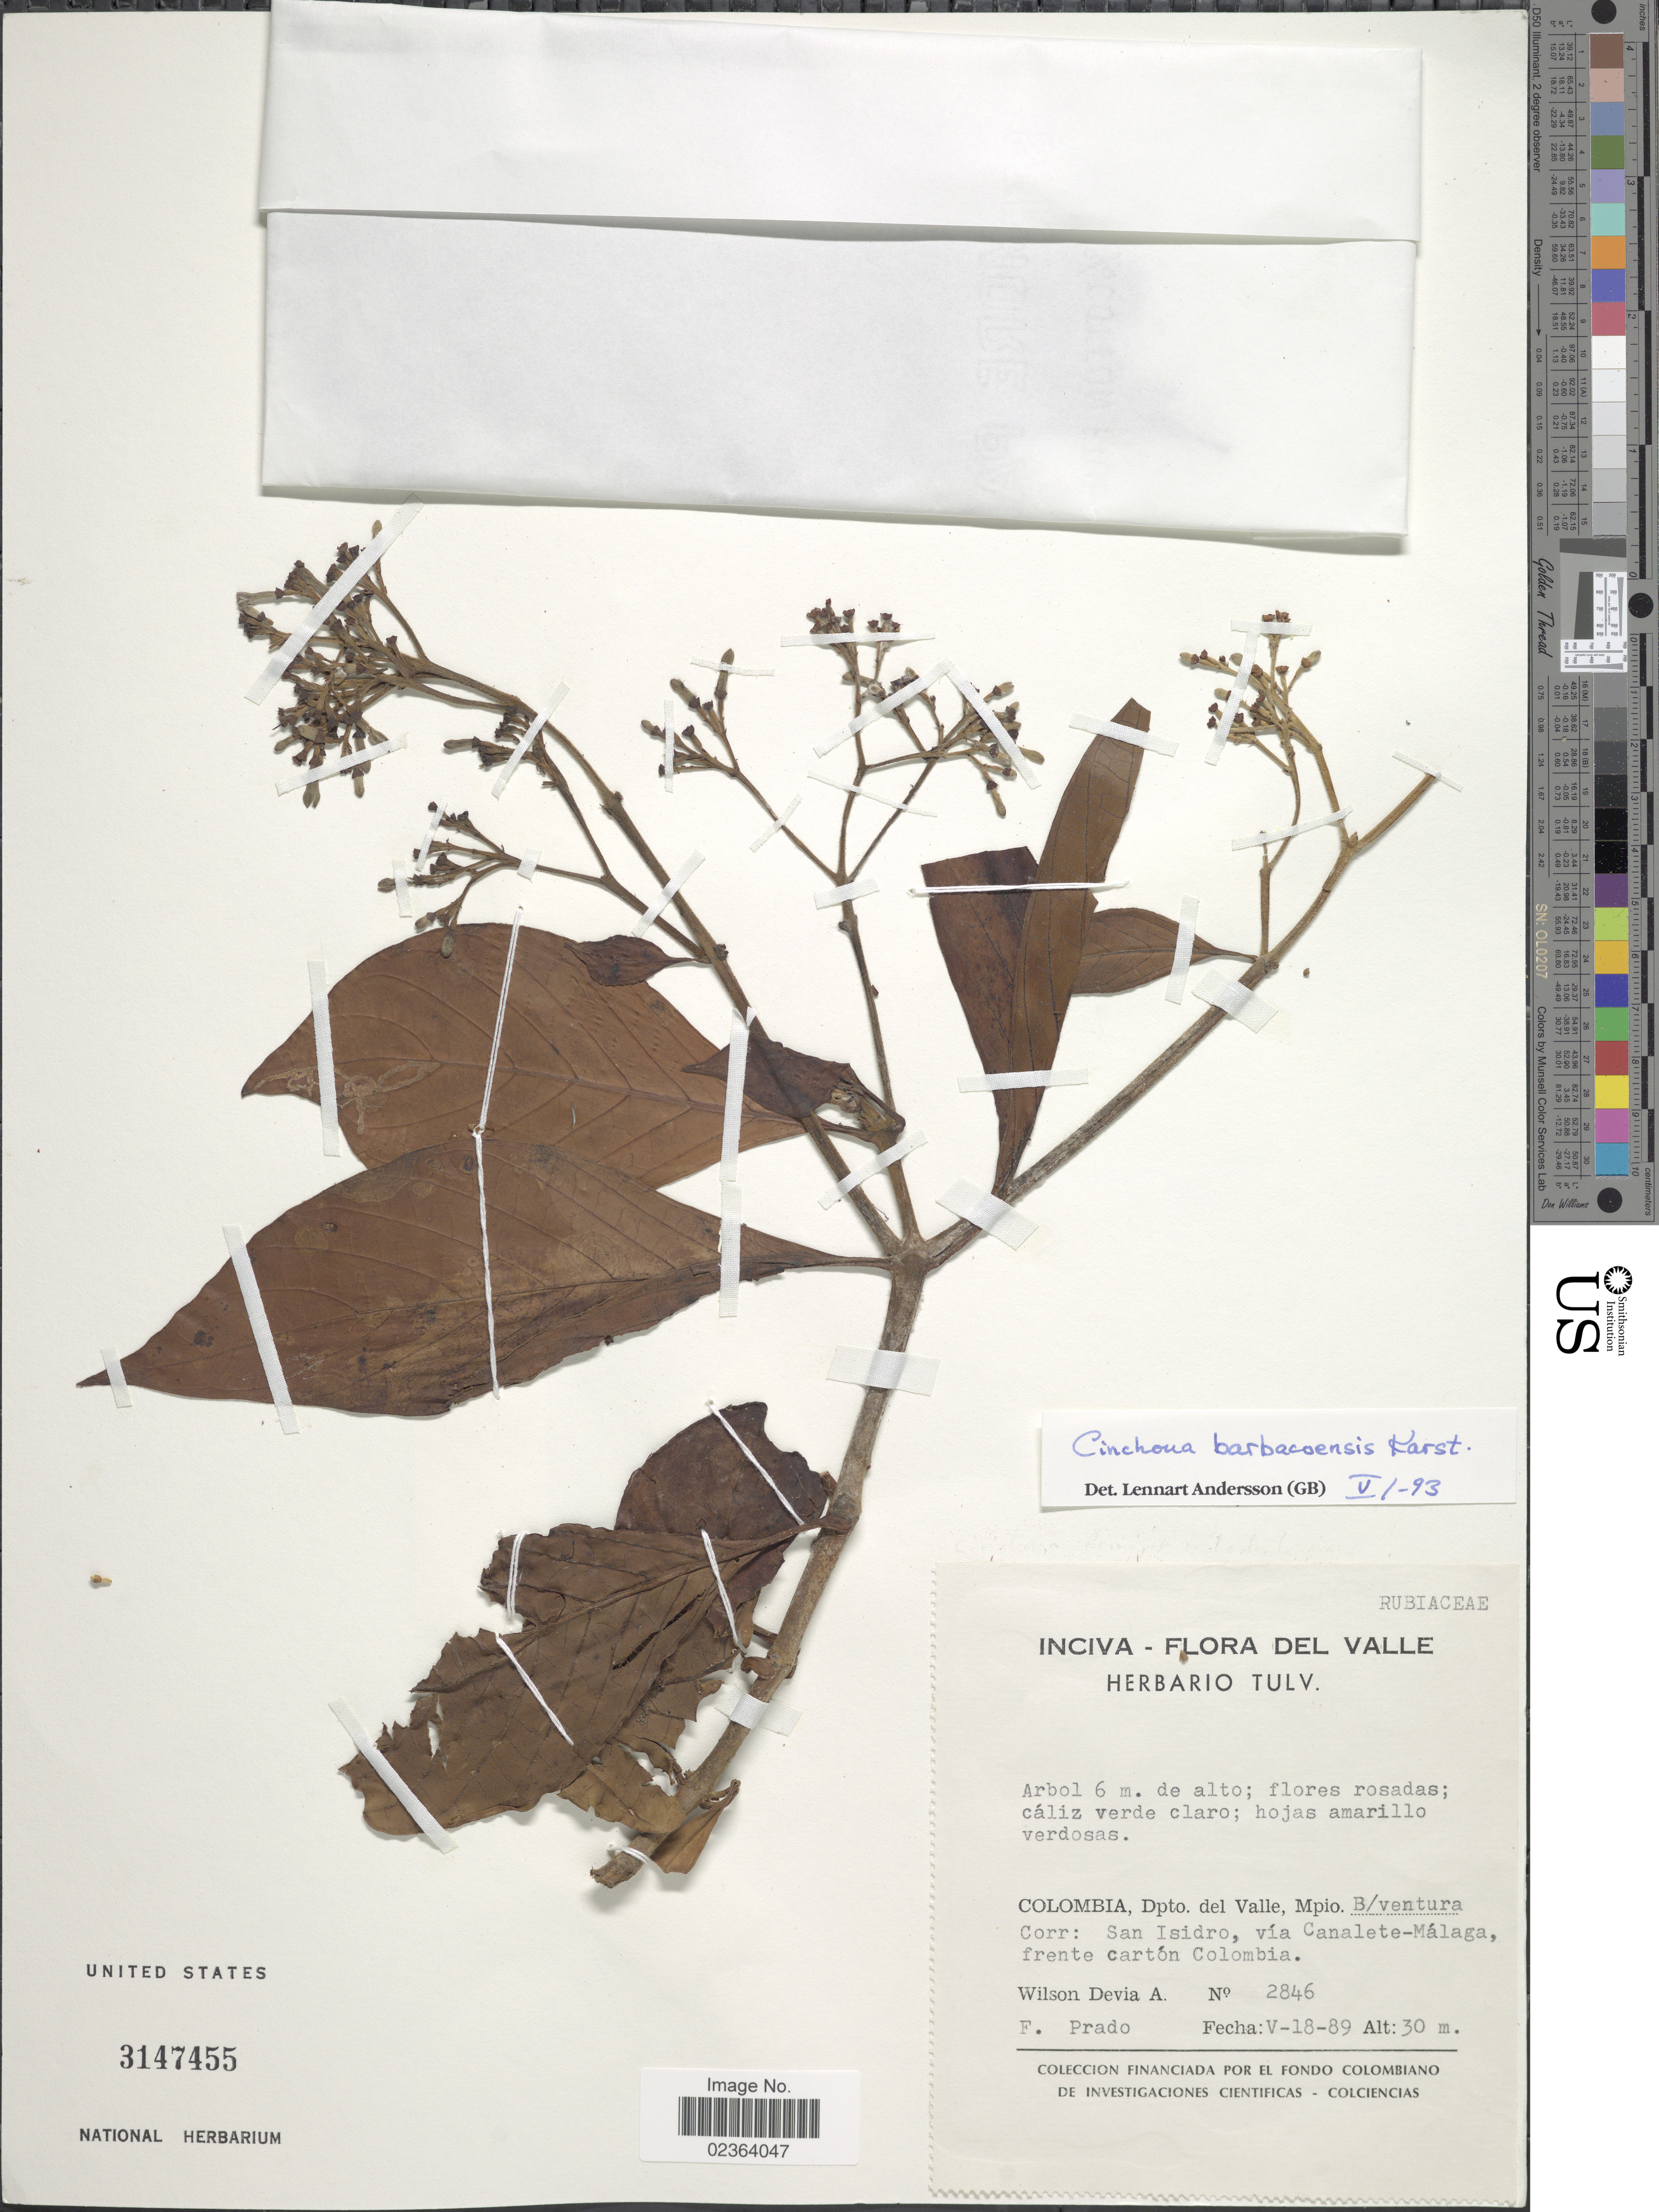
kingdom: Plantae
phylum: Tracheophyta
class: Magnoliopsida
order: Gentianales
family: Rubiaceae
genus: Cinchona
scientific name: Cinchona barbacoensis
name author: L.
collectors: W. Devia A. & F. Prado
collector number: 2846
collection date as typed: Transcribed d/m/y: 18/5/89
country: Colombia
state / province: Valle del Cauca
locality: Colombia, Dpto del Valle, Mpio. B/ventura Corr.: San Isidro, via Canalete-Malaga, frente carton Colombia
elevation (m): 30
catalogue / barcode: US 3147455